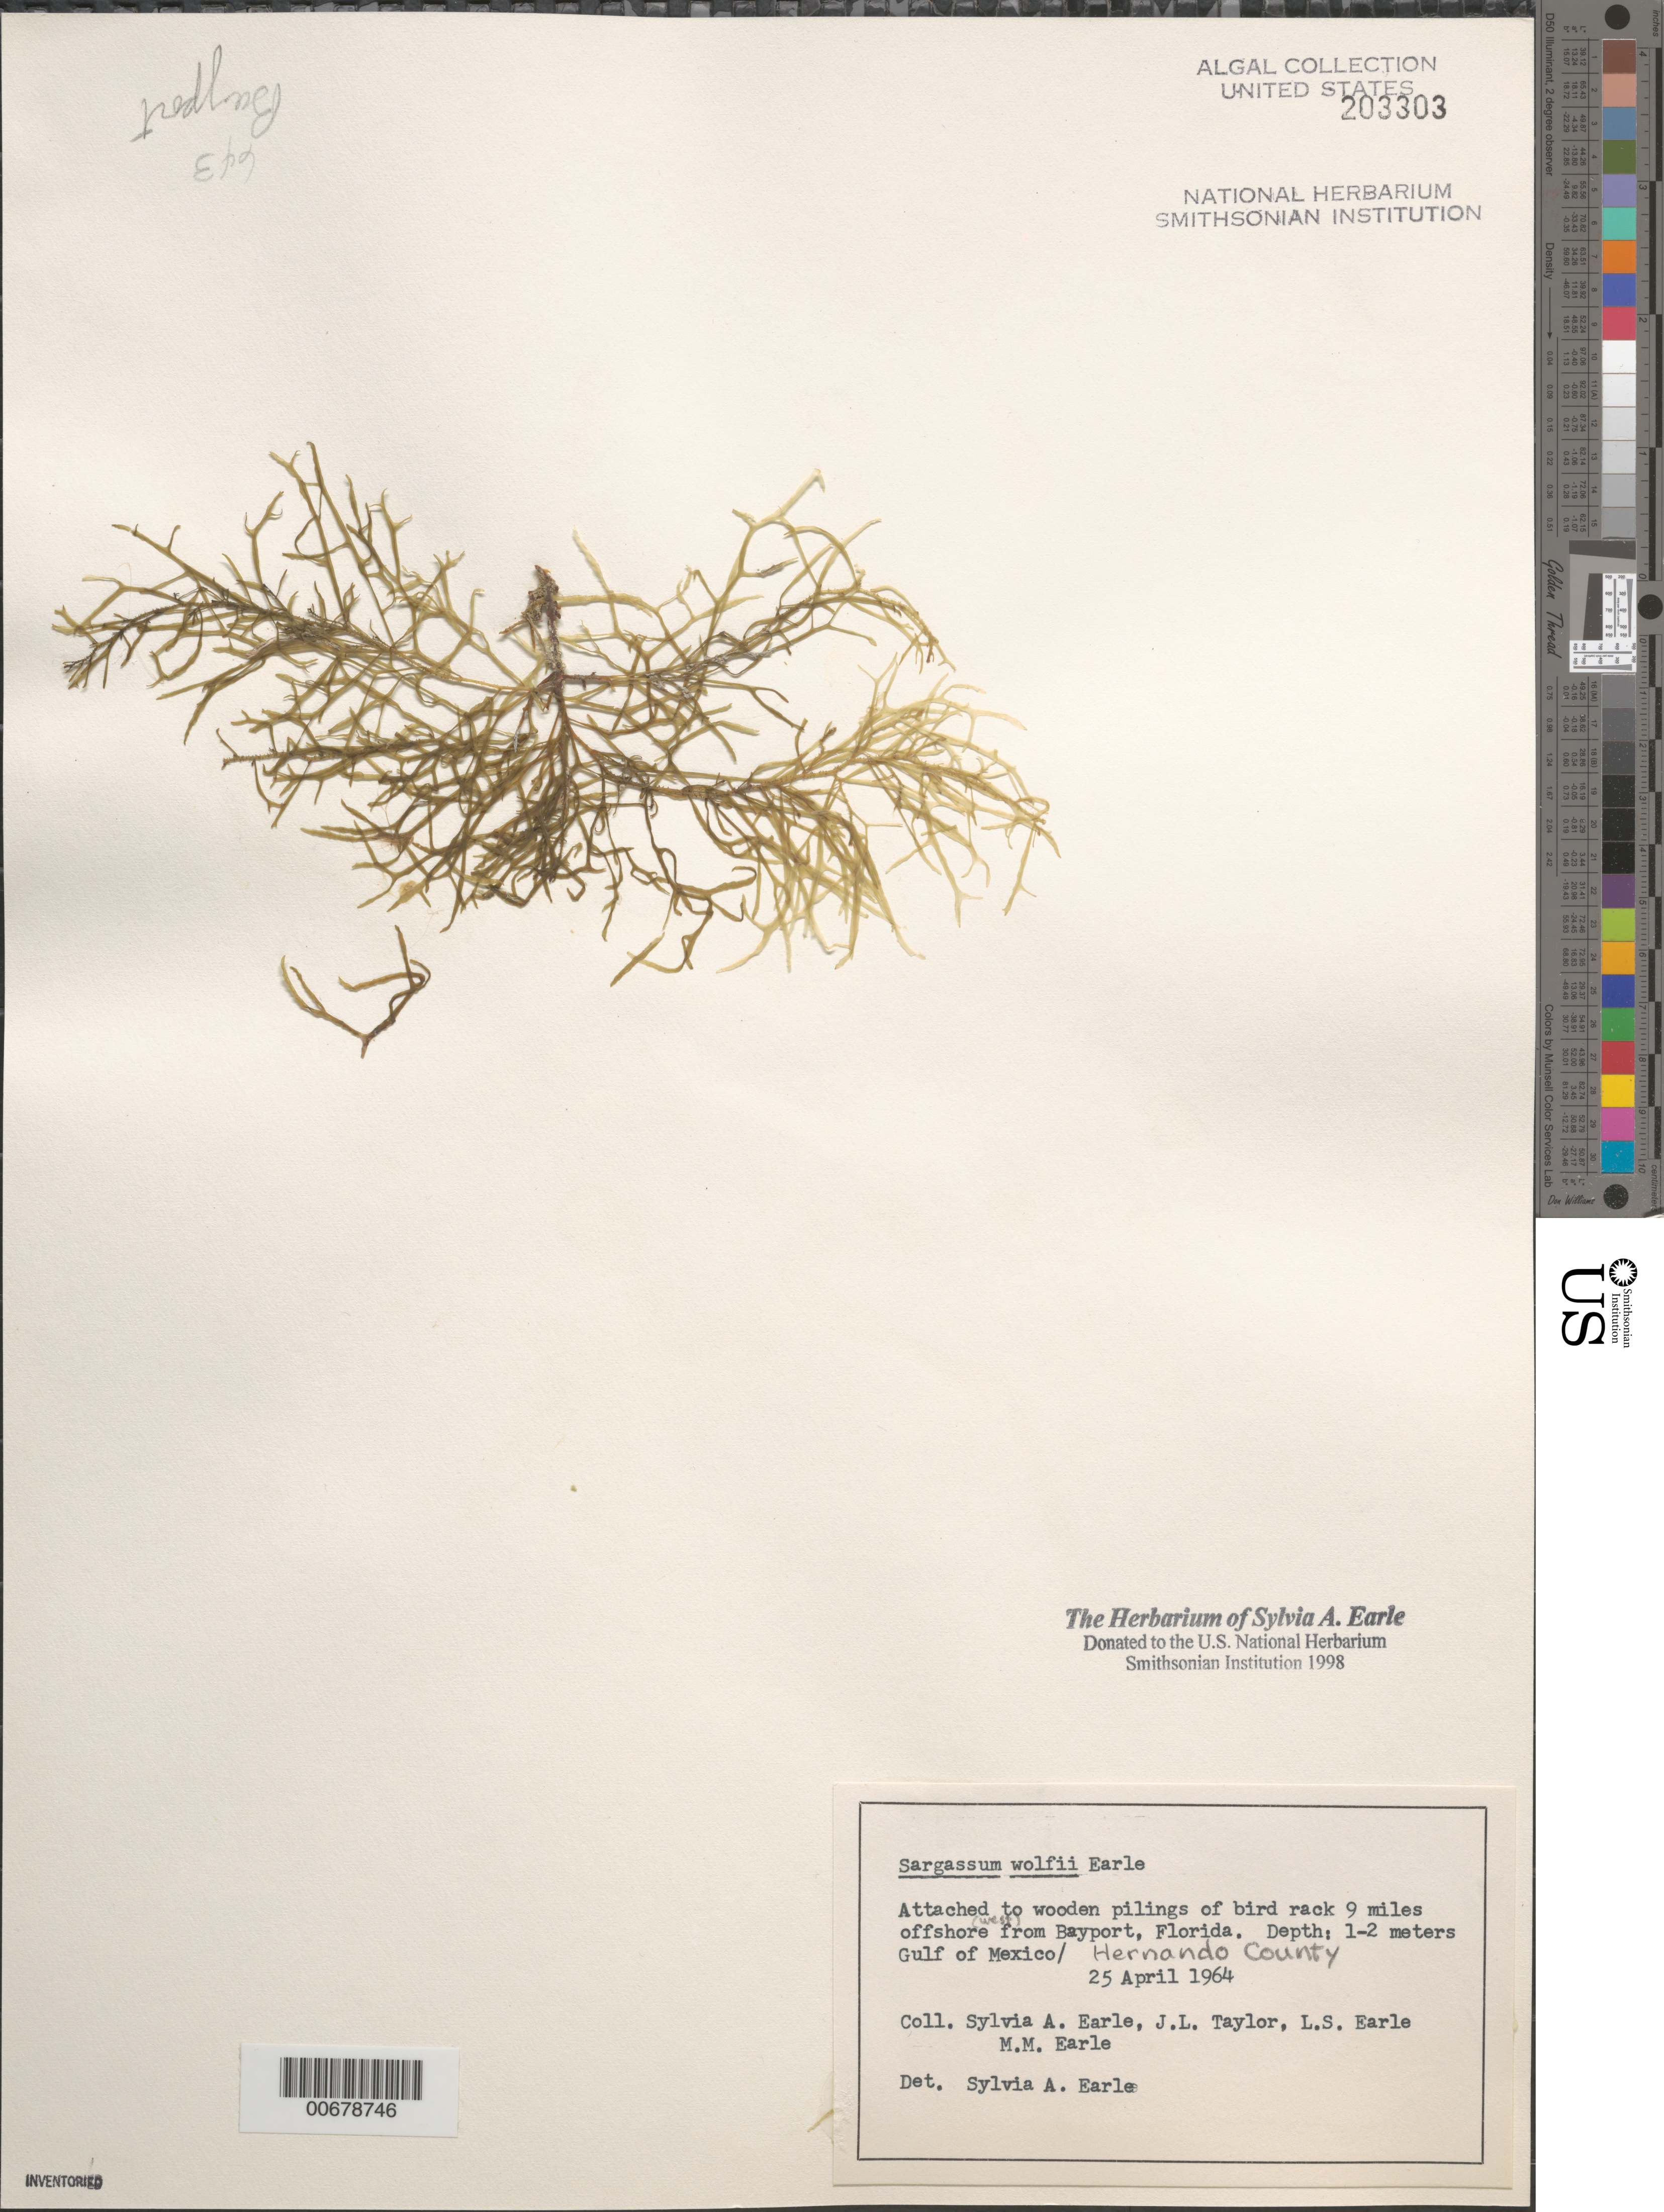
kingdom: Chromista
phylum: Ochrophyta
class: Phaeophyceae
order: Fucales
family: Sargassaceae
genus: Sargassum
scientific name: Sargassum wolfii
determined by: Earle, S. A.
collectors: S. A. Earle, J. L. Taylor, L. Earle & M. Earle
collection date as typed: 25 Apr 1964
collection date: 1964-04-25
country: United States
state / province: Florida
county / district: Hernando County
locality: Bird rack 9 miles off (west from) Bayport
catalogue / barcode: US 203303